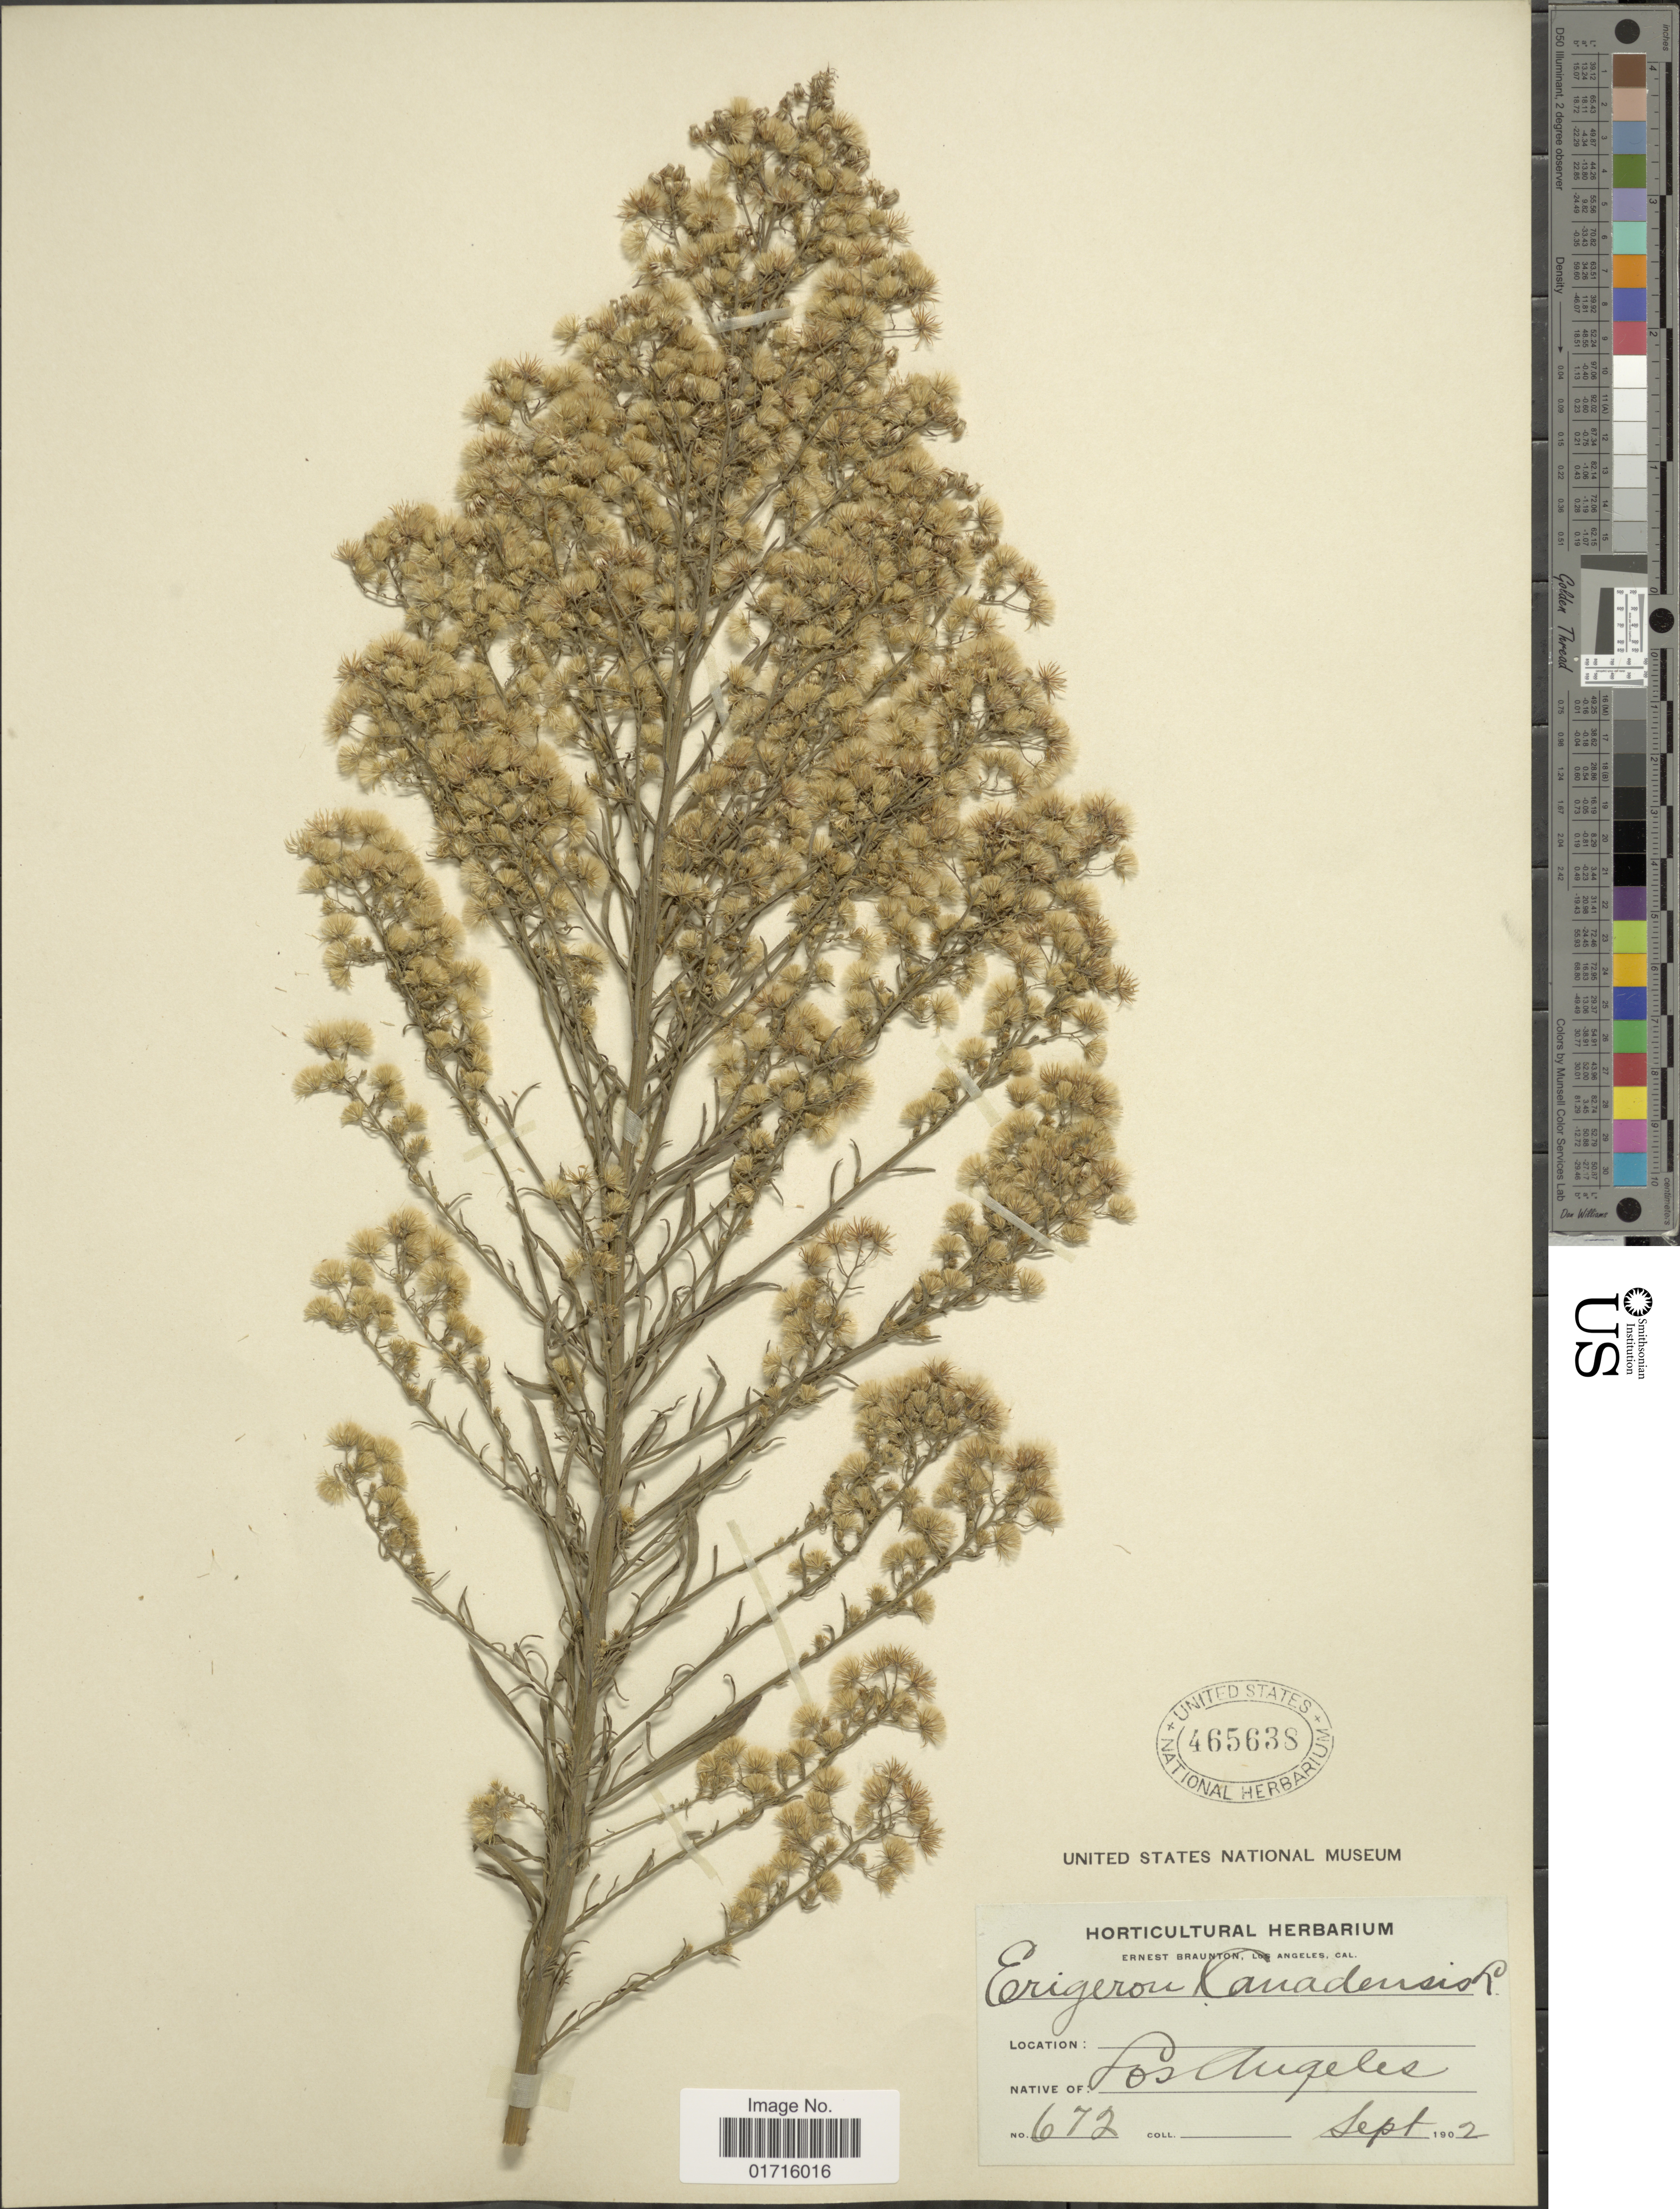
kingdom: Plantae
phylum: Tracheophyta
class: Magnoliopsida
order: Asterales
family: Asteraceae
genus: Conyza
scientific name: Conyza canadensis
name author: (L.) Cronq.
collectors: E. Braunton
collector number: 672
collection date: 1902-09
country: United States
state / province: California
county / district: Los Angeles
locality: Los Angeles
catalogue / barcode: US 465638